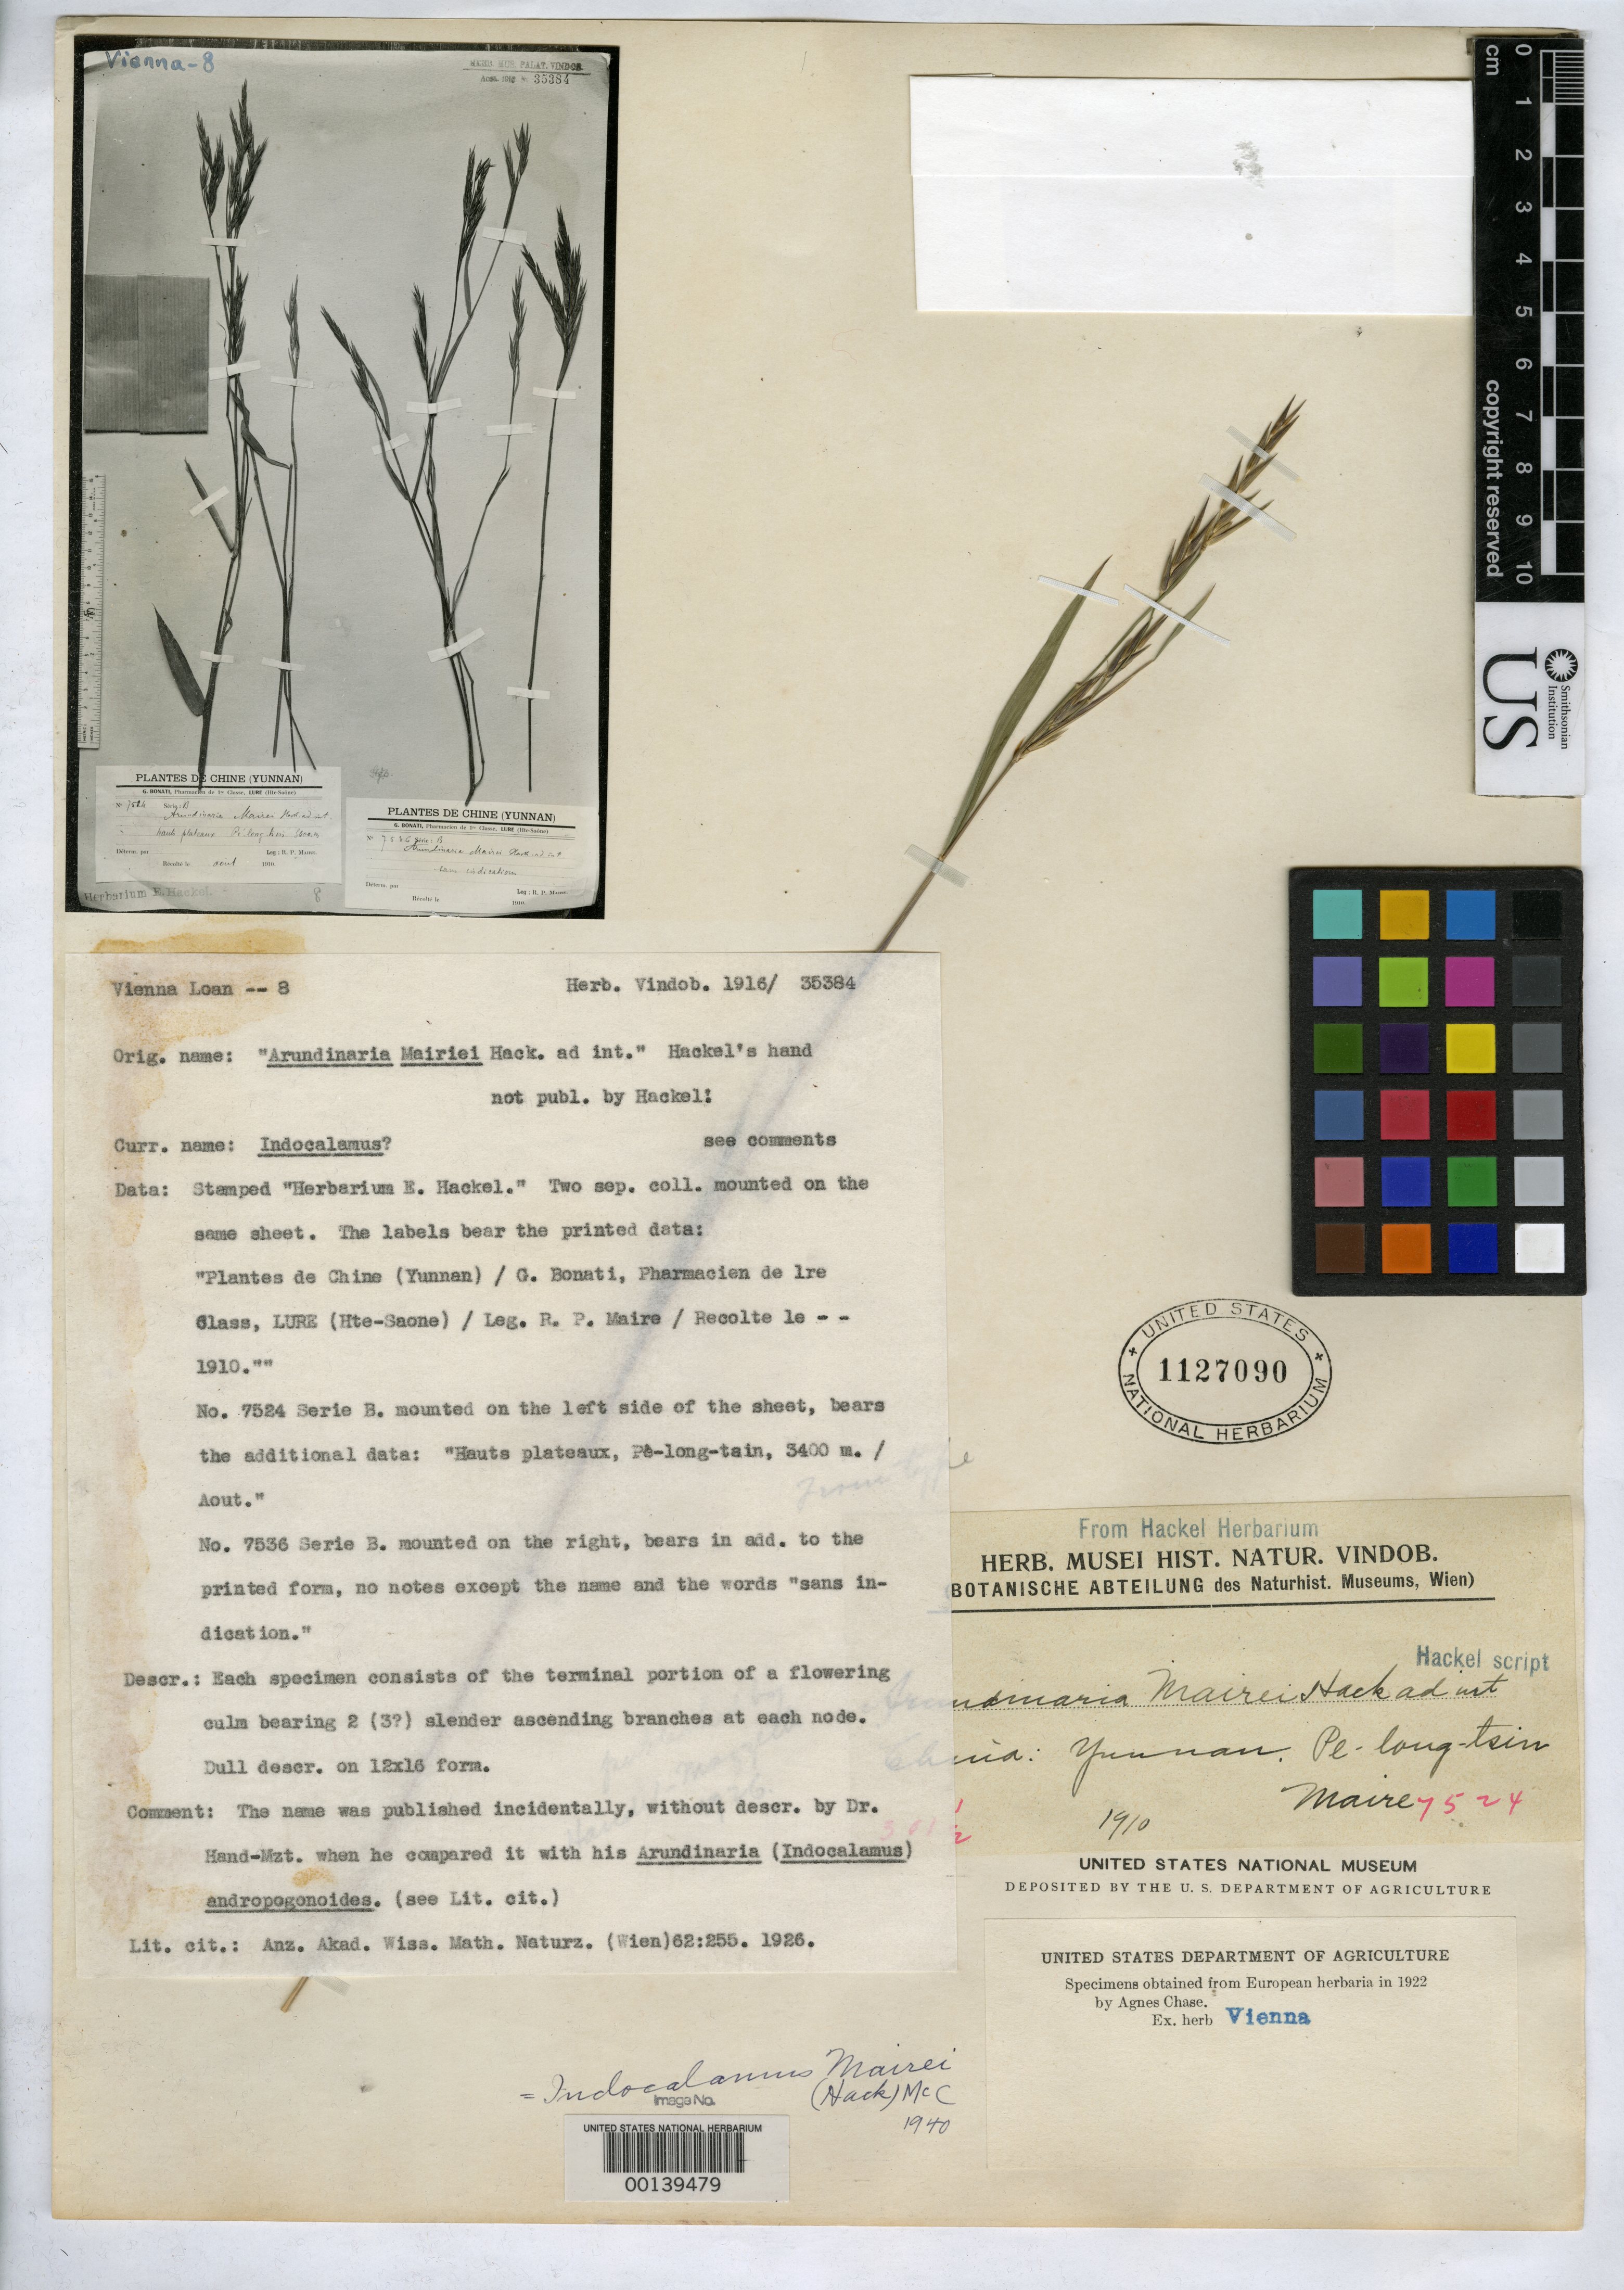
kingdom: Plantae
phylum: Tracheophyta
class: Liliopsida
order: Poales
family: Poaceae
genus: Arundinaria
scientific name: Arundinaria mairei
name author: Hack. ex Hand.-Mazz.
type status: Type Collection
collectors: R.-P. Maire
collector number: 7524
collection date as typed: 1910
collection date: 1910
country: China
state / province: Yunnan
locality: Pe-long-tsin.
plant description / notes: Photograph and fragmentary material of type specimen ex herb. Hackel (Vienna)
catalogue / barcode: US 1127090